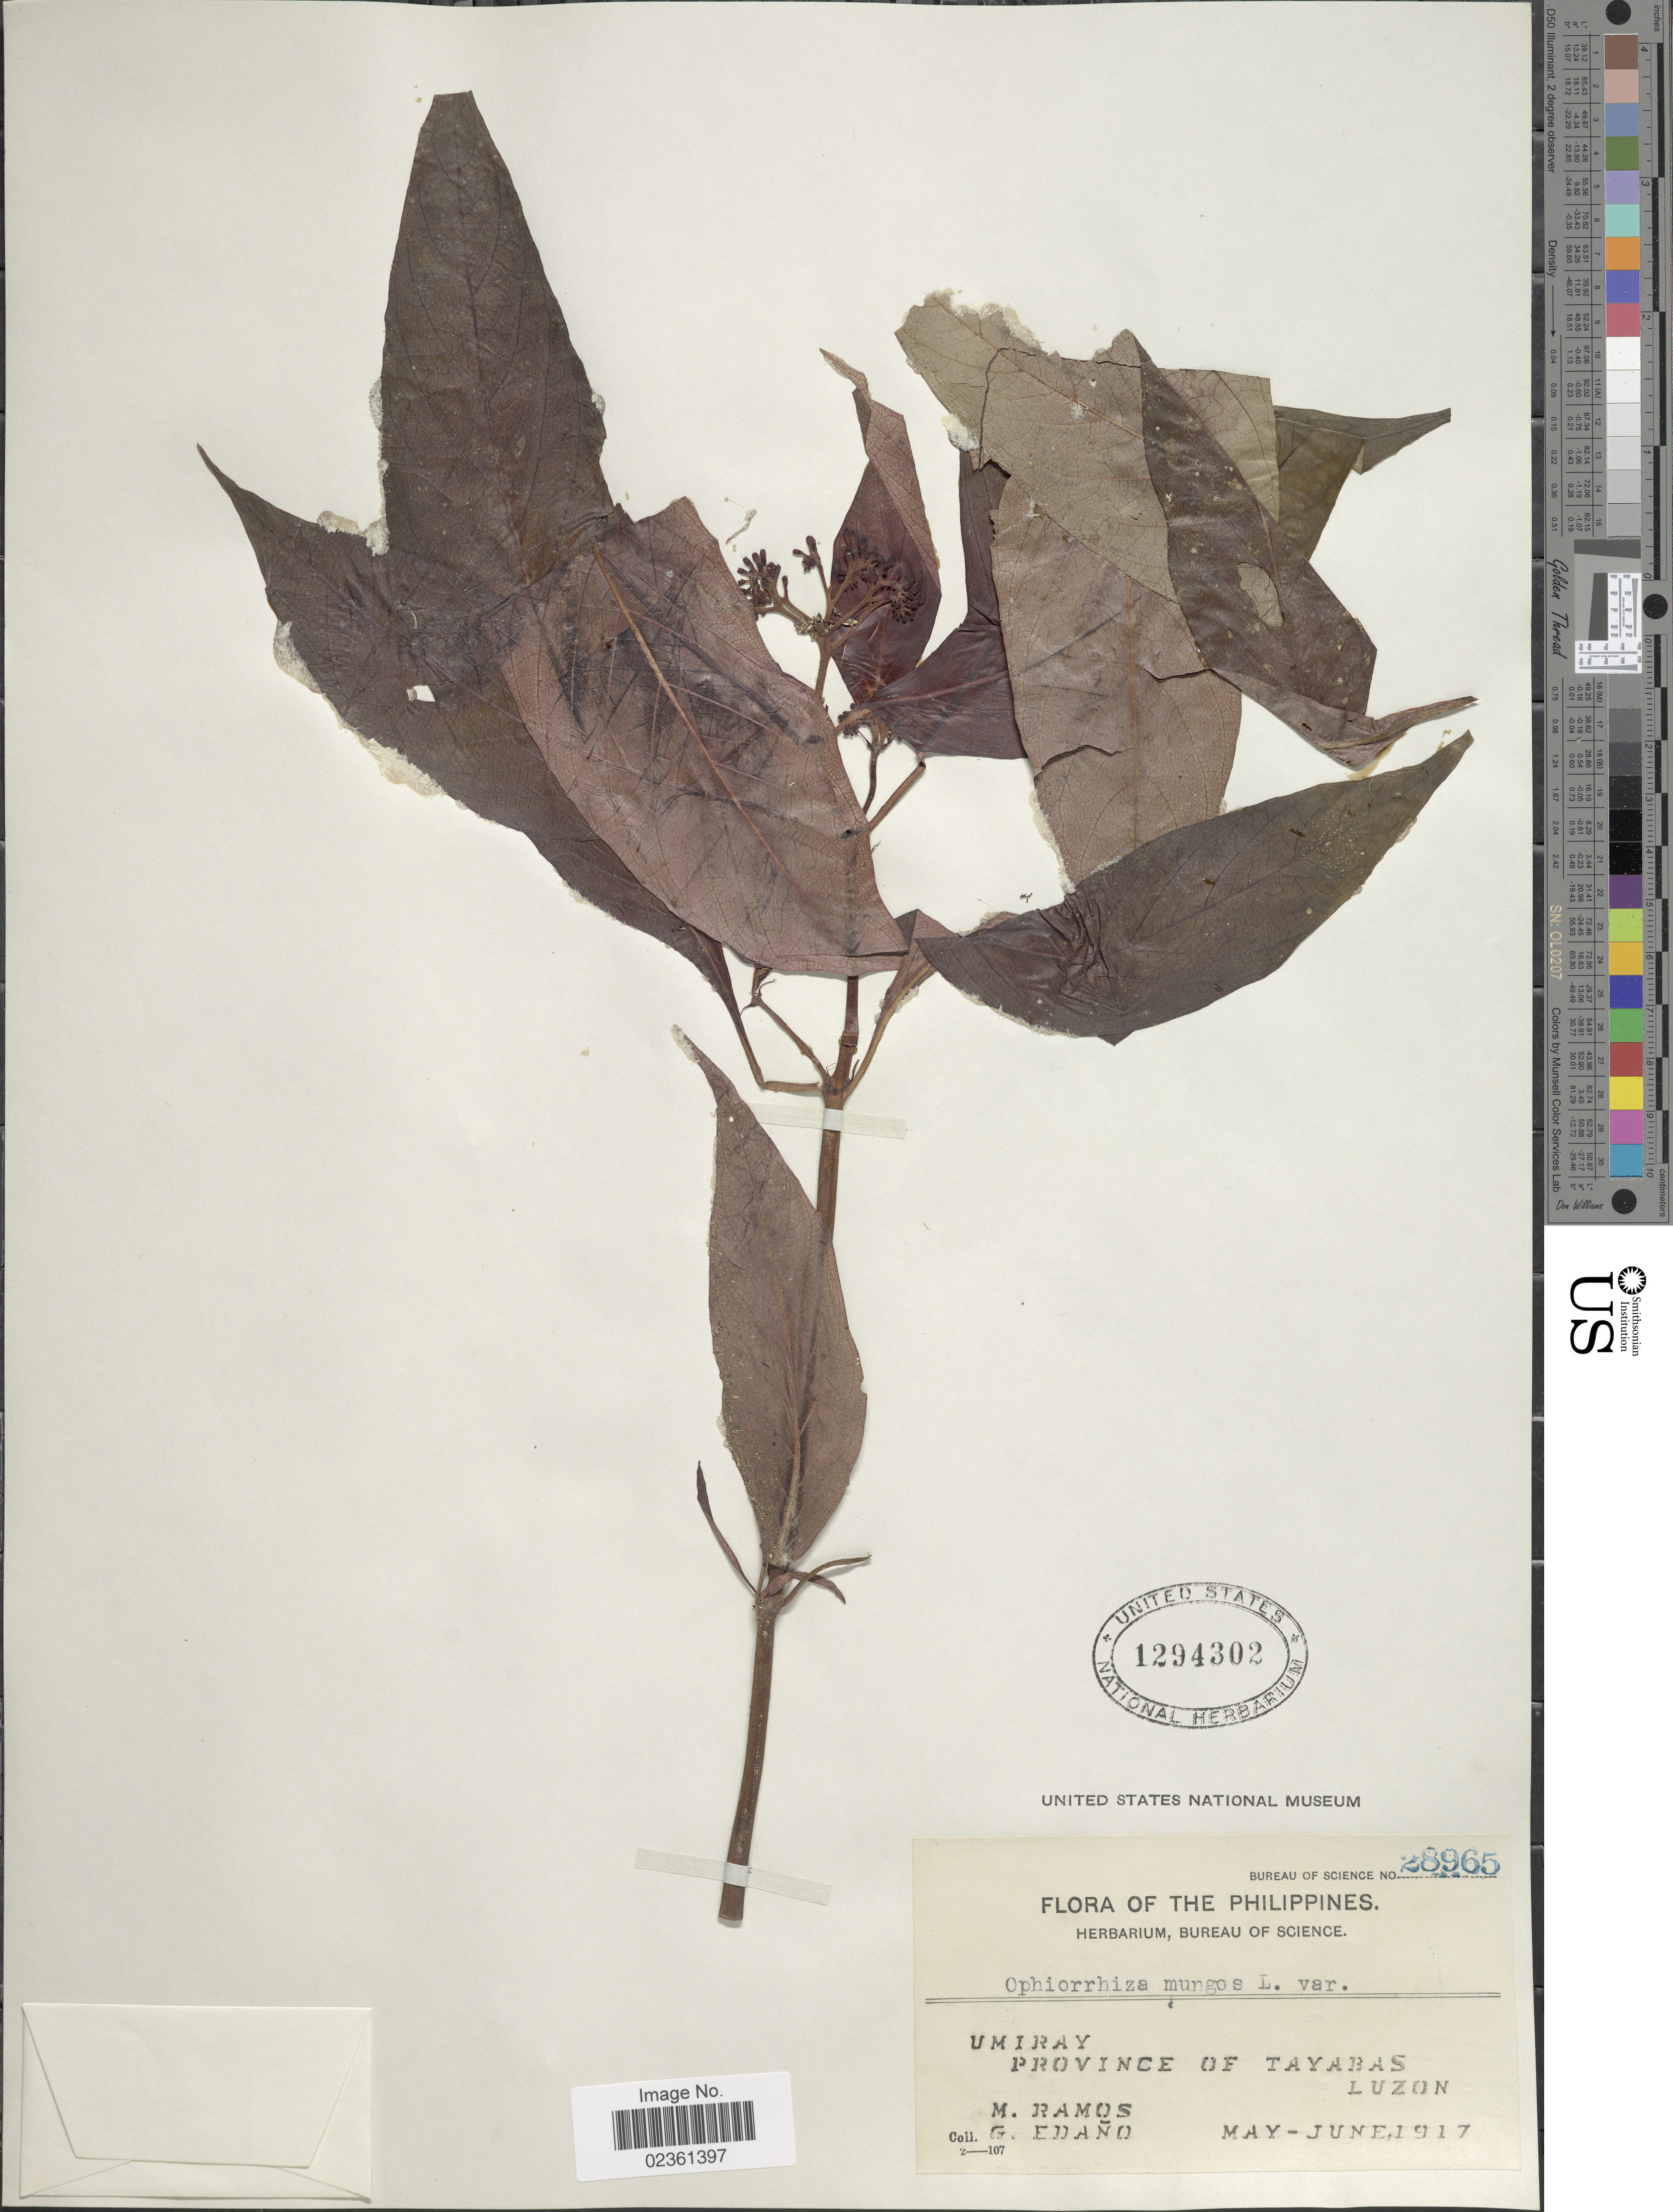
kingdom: Plantae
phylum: Tracheophyta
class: Magnoliopsida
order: Gentianales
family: Rubiaceae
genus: Ophiorrhiza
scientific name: Ophiorrhiza mungos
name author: L.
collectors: M. Ramos & G. Edaño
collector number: Bureau of Science 28965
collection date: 1917-05/1917-06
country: Philippines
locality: Umiray, Province of Tayabas, Luzon.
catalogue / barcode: US 1294302